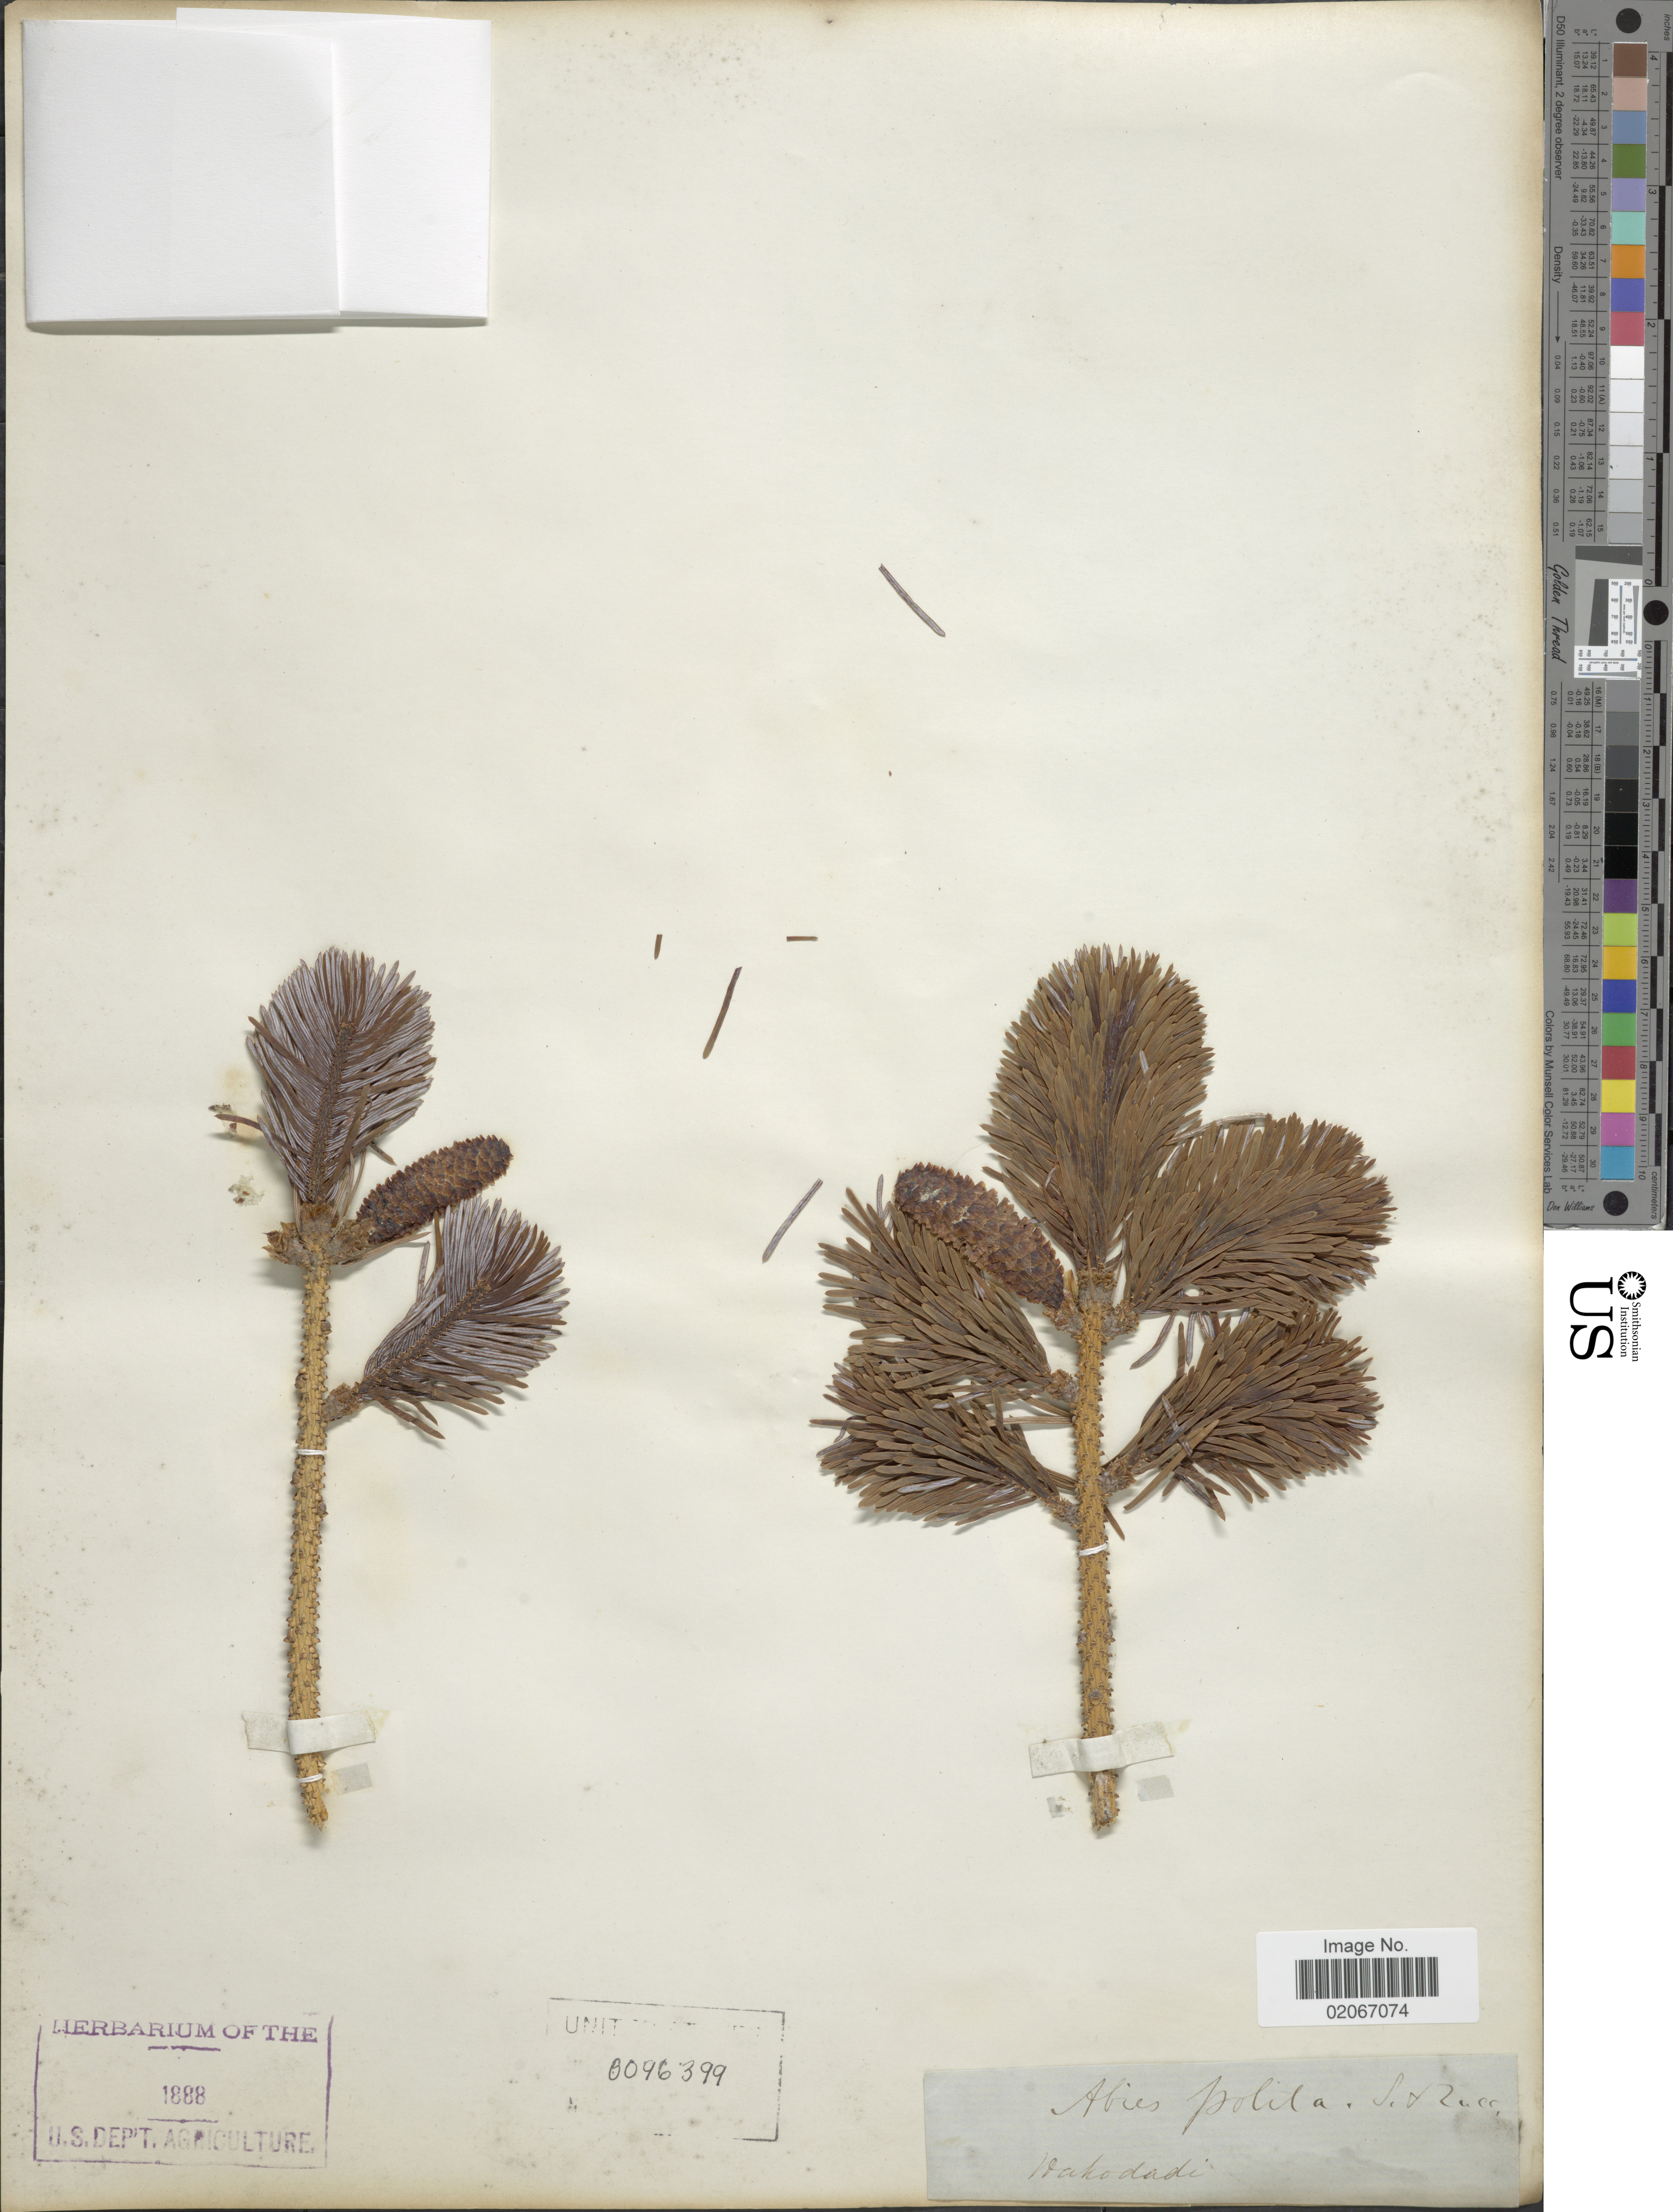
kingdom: Plantae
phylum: Tracheophyta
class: Pinopsida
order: Pinales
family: Pinaceae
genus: Picea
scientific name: Picea polita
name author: (Siebold & Zucc.) Carrière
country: Japan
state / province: Hokkaidō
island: Hokkaido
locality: Hakodadi (Hakodate)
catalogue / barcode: US 8096399